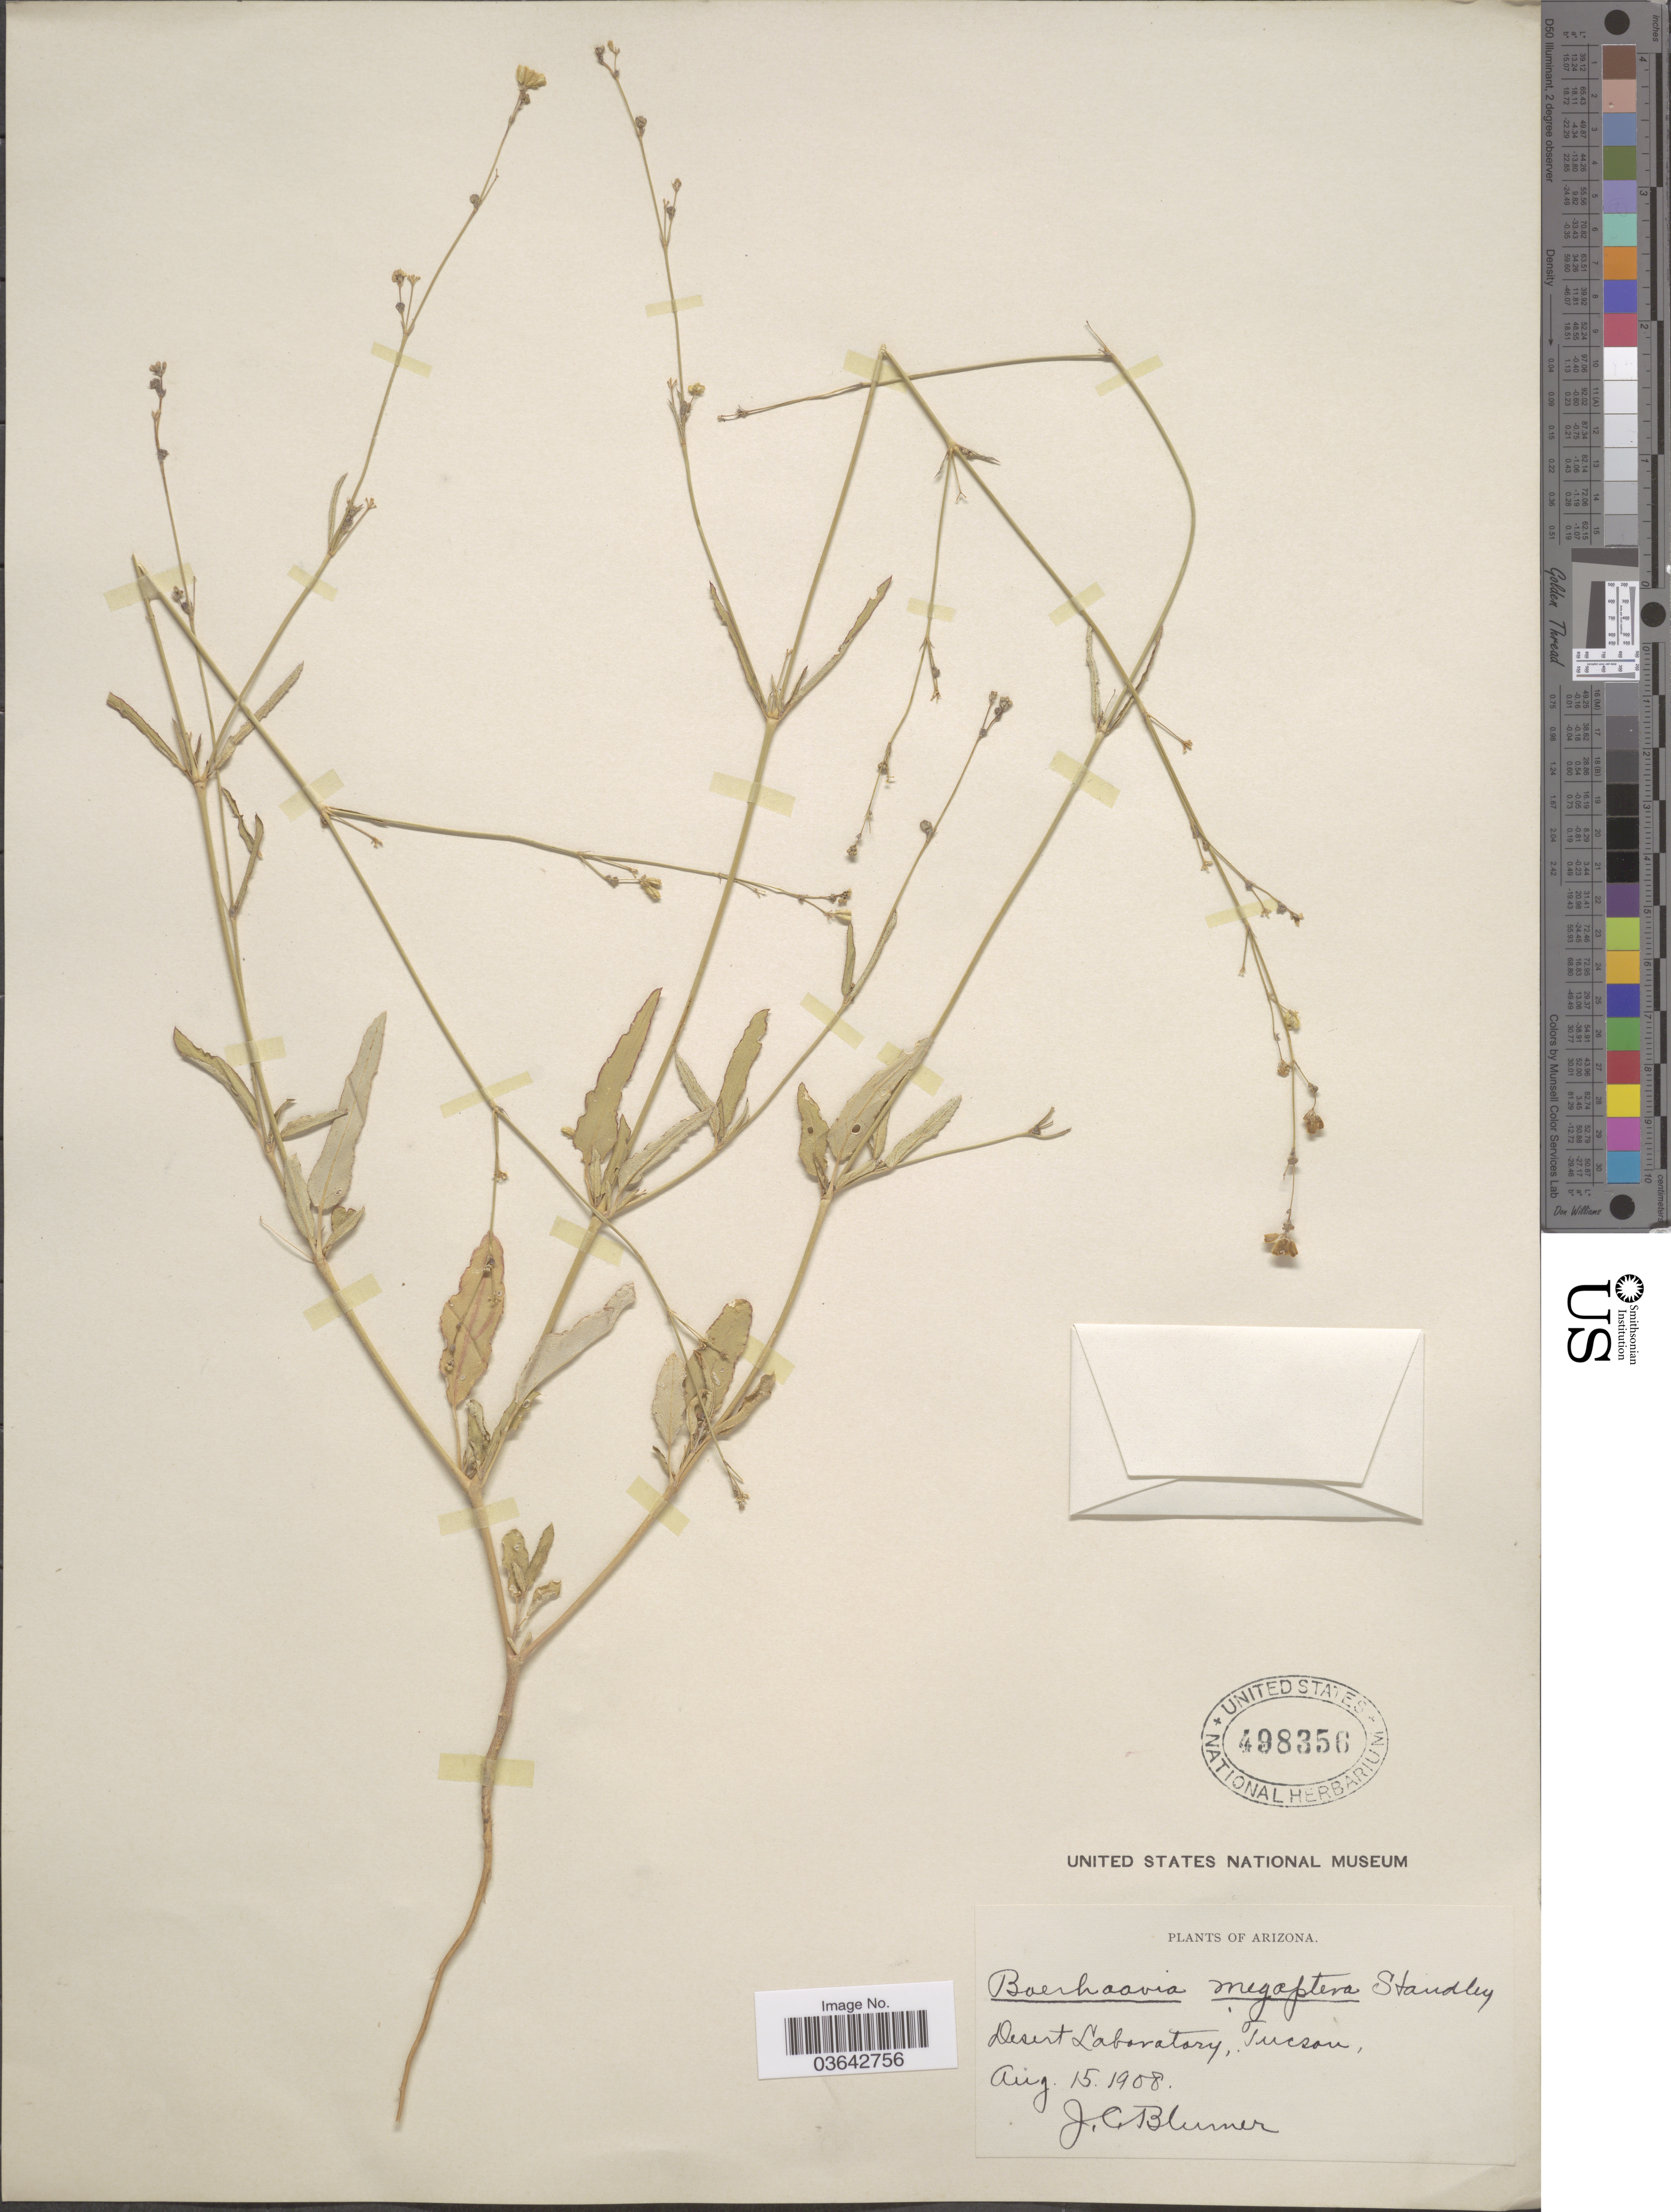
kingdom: Plantae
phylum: Tracheophyta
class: Magnoliopsida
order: Caryophyllales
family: Nyctaginaceae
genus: Boerhavia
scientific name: Boerhavia megaptera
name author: Standl.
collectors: J. C. Blumer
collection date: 1908-08-15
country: United States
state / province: Arizona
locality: Desert Laboratory, Tucson.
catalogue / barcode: US 498356